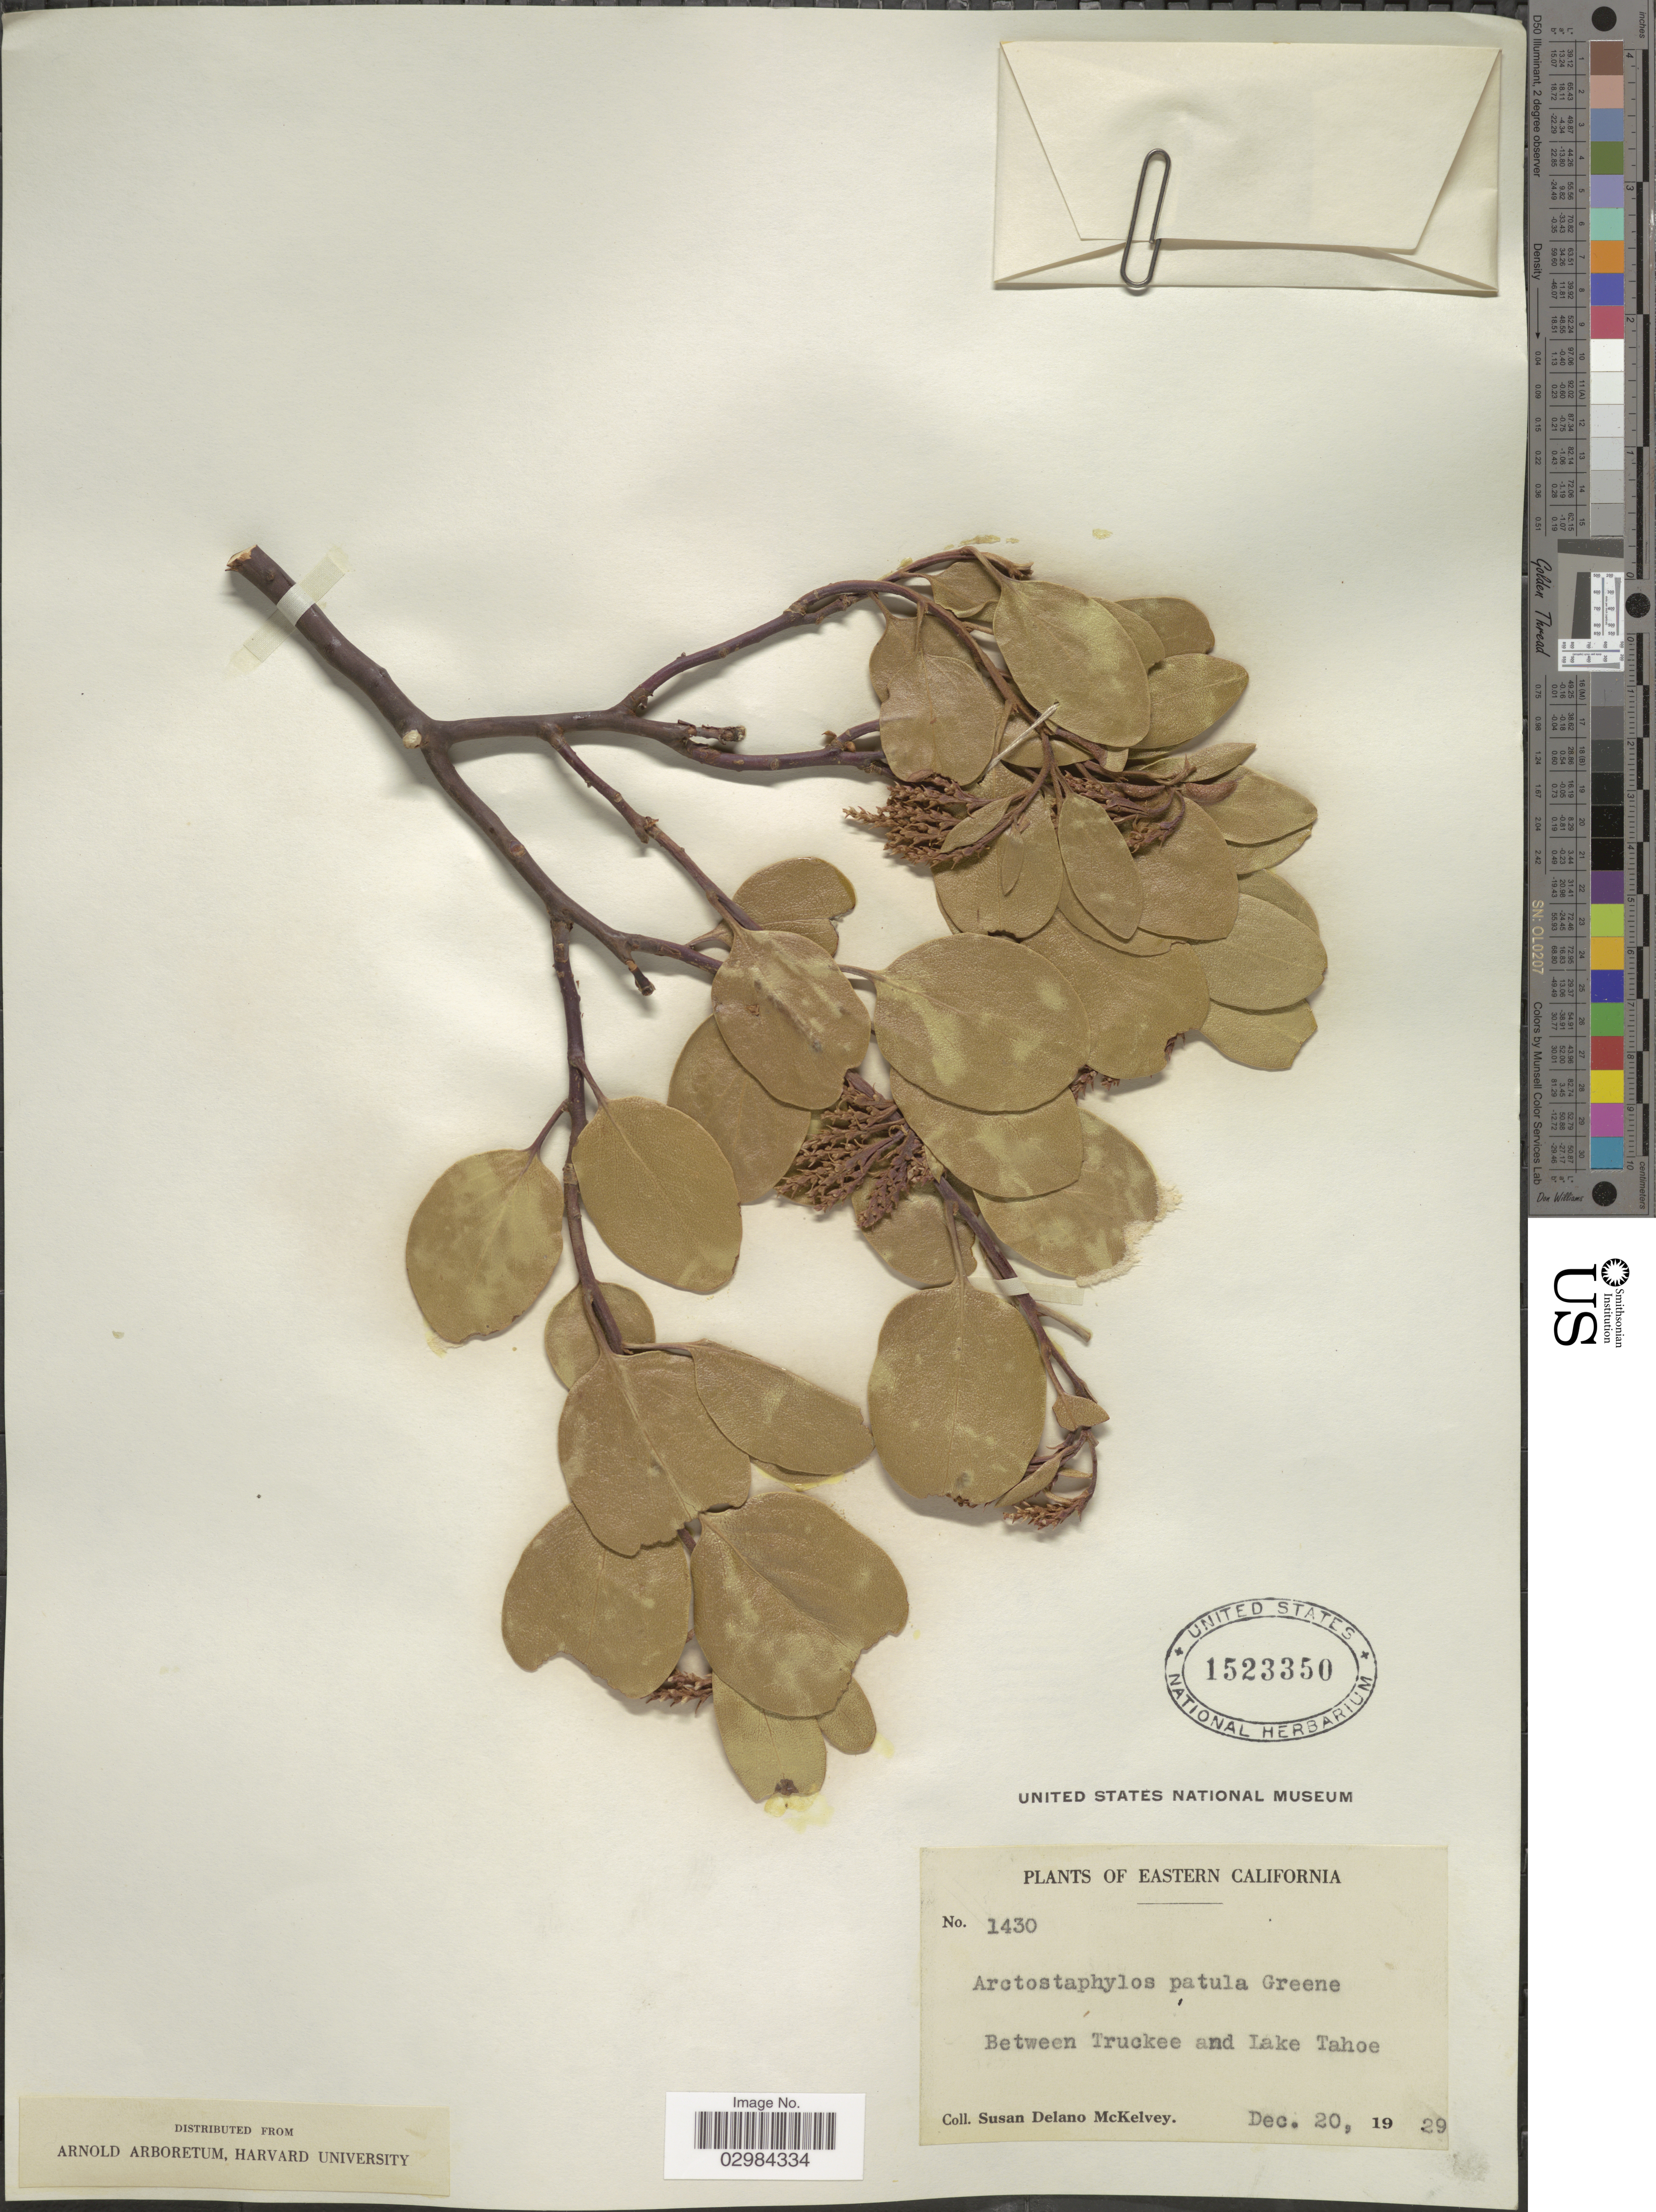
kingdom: Plantae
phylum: Tracheophyta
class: Magnoliopsida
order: Ericales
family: Ericaceae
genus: Arctostaphylos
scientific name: Arctostaphylos patula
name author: Greene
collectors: S. A. McKelvey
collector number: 1430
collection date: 1929-12-20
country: United States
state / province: California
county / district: Nevada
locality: Between Truckee and Lake Tahoe.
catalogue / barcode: US 1523350